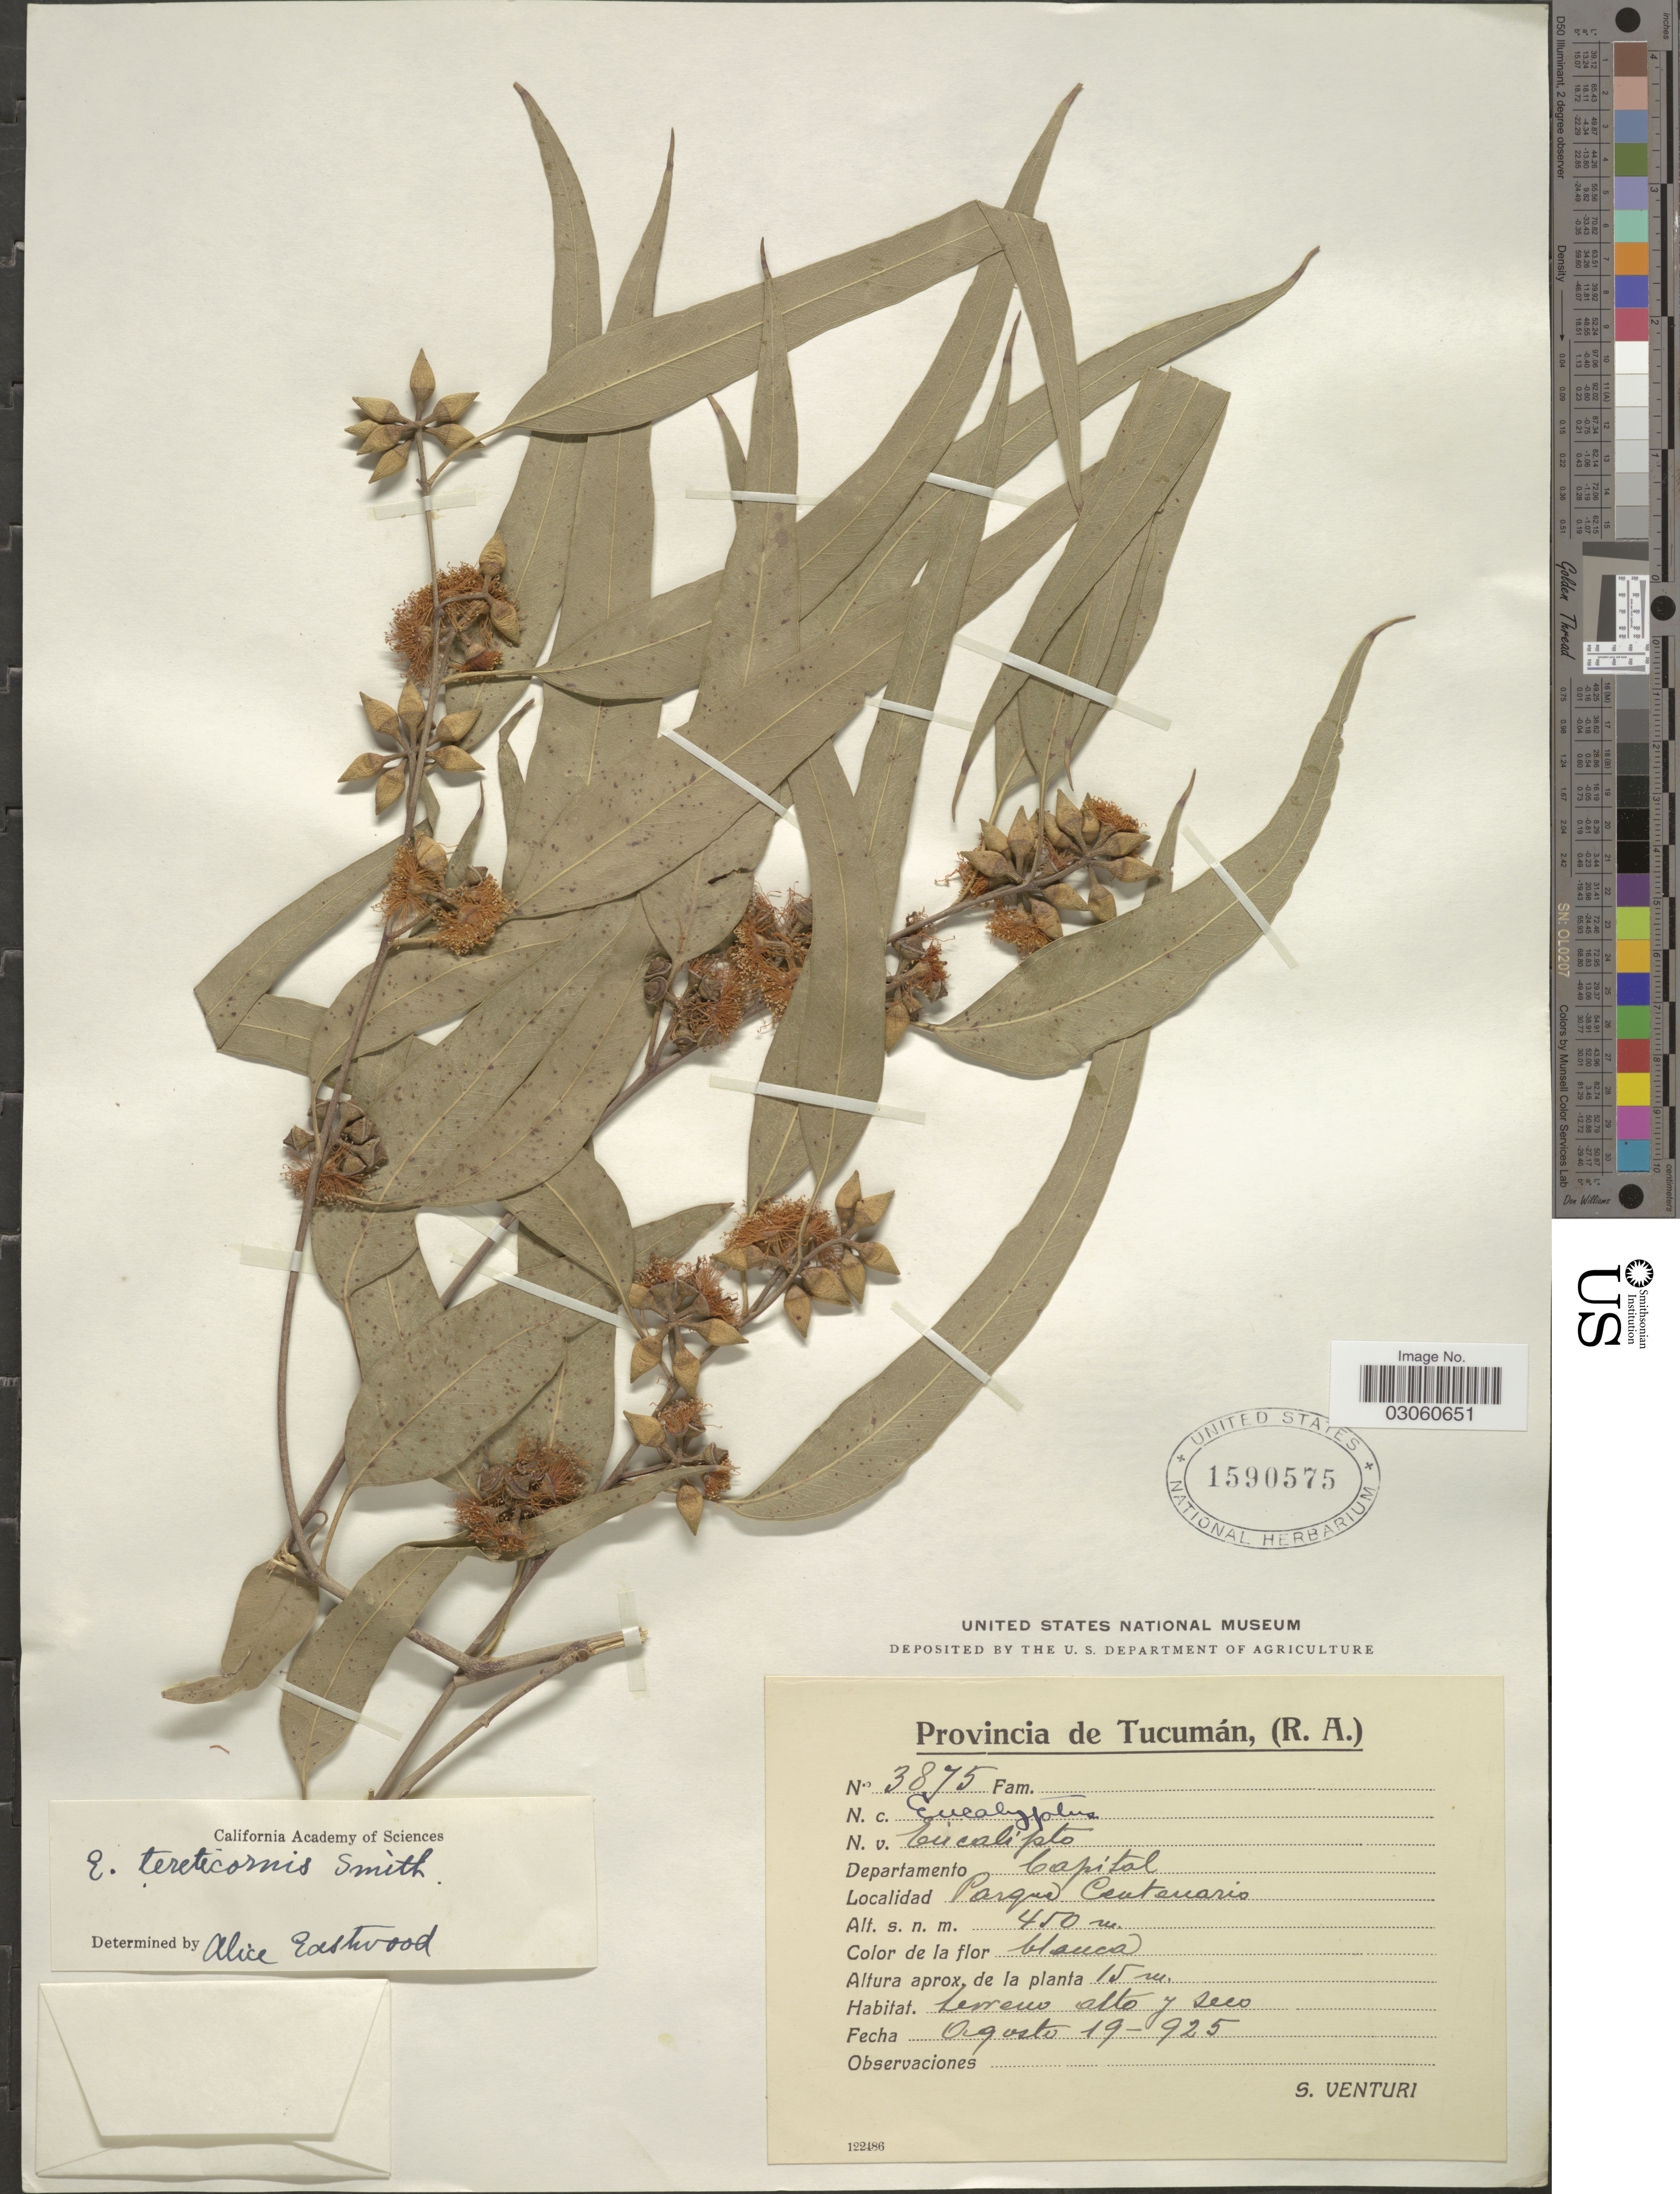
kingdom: Plantae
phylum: Tracheophyta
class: Magnoliopsida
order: Myrtales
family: Myrtaceae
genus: Eucalyptus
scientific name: Eucalyptus tereticornis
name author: Sm.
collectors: S. Venturi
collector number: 3875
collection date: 1925-08-19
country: Argentina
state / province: Tucuman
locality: Departamento Capital, Parque Centenario.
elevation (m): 450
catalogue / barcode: US 1590575